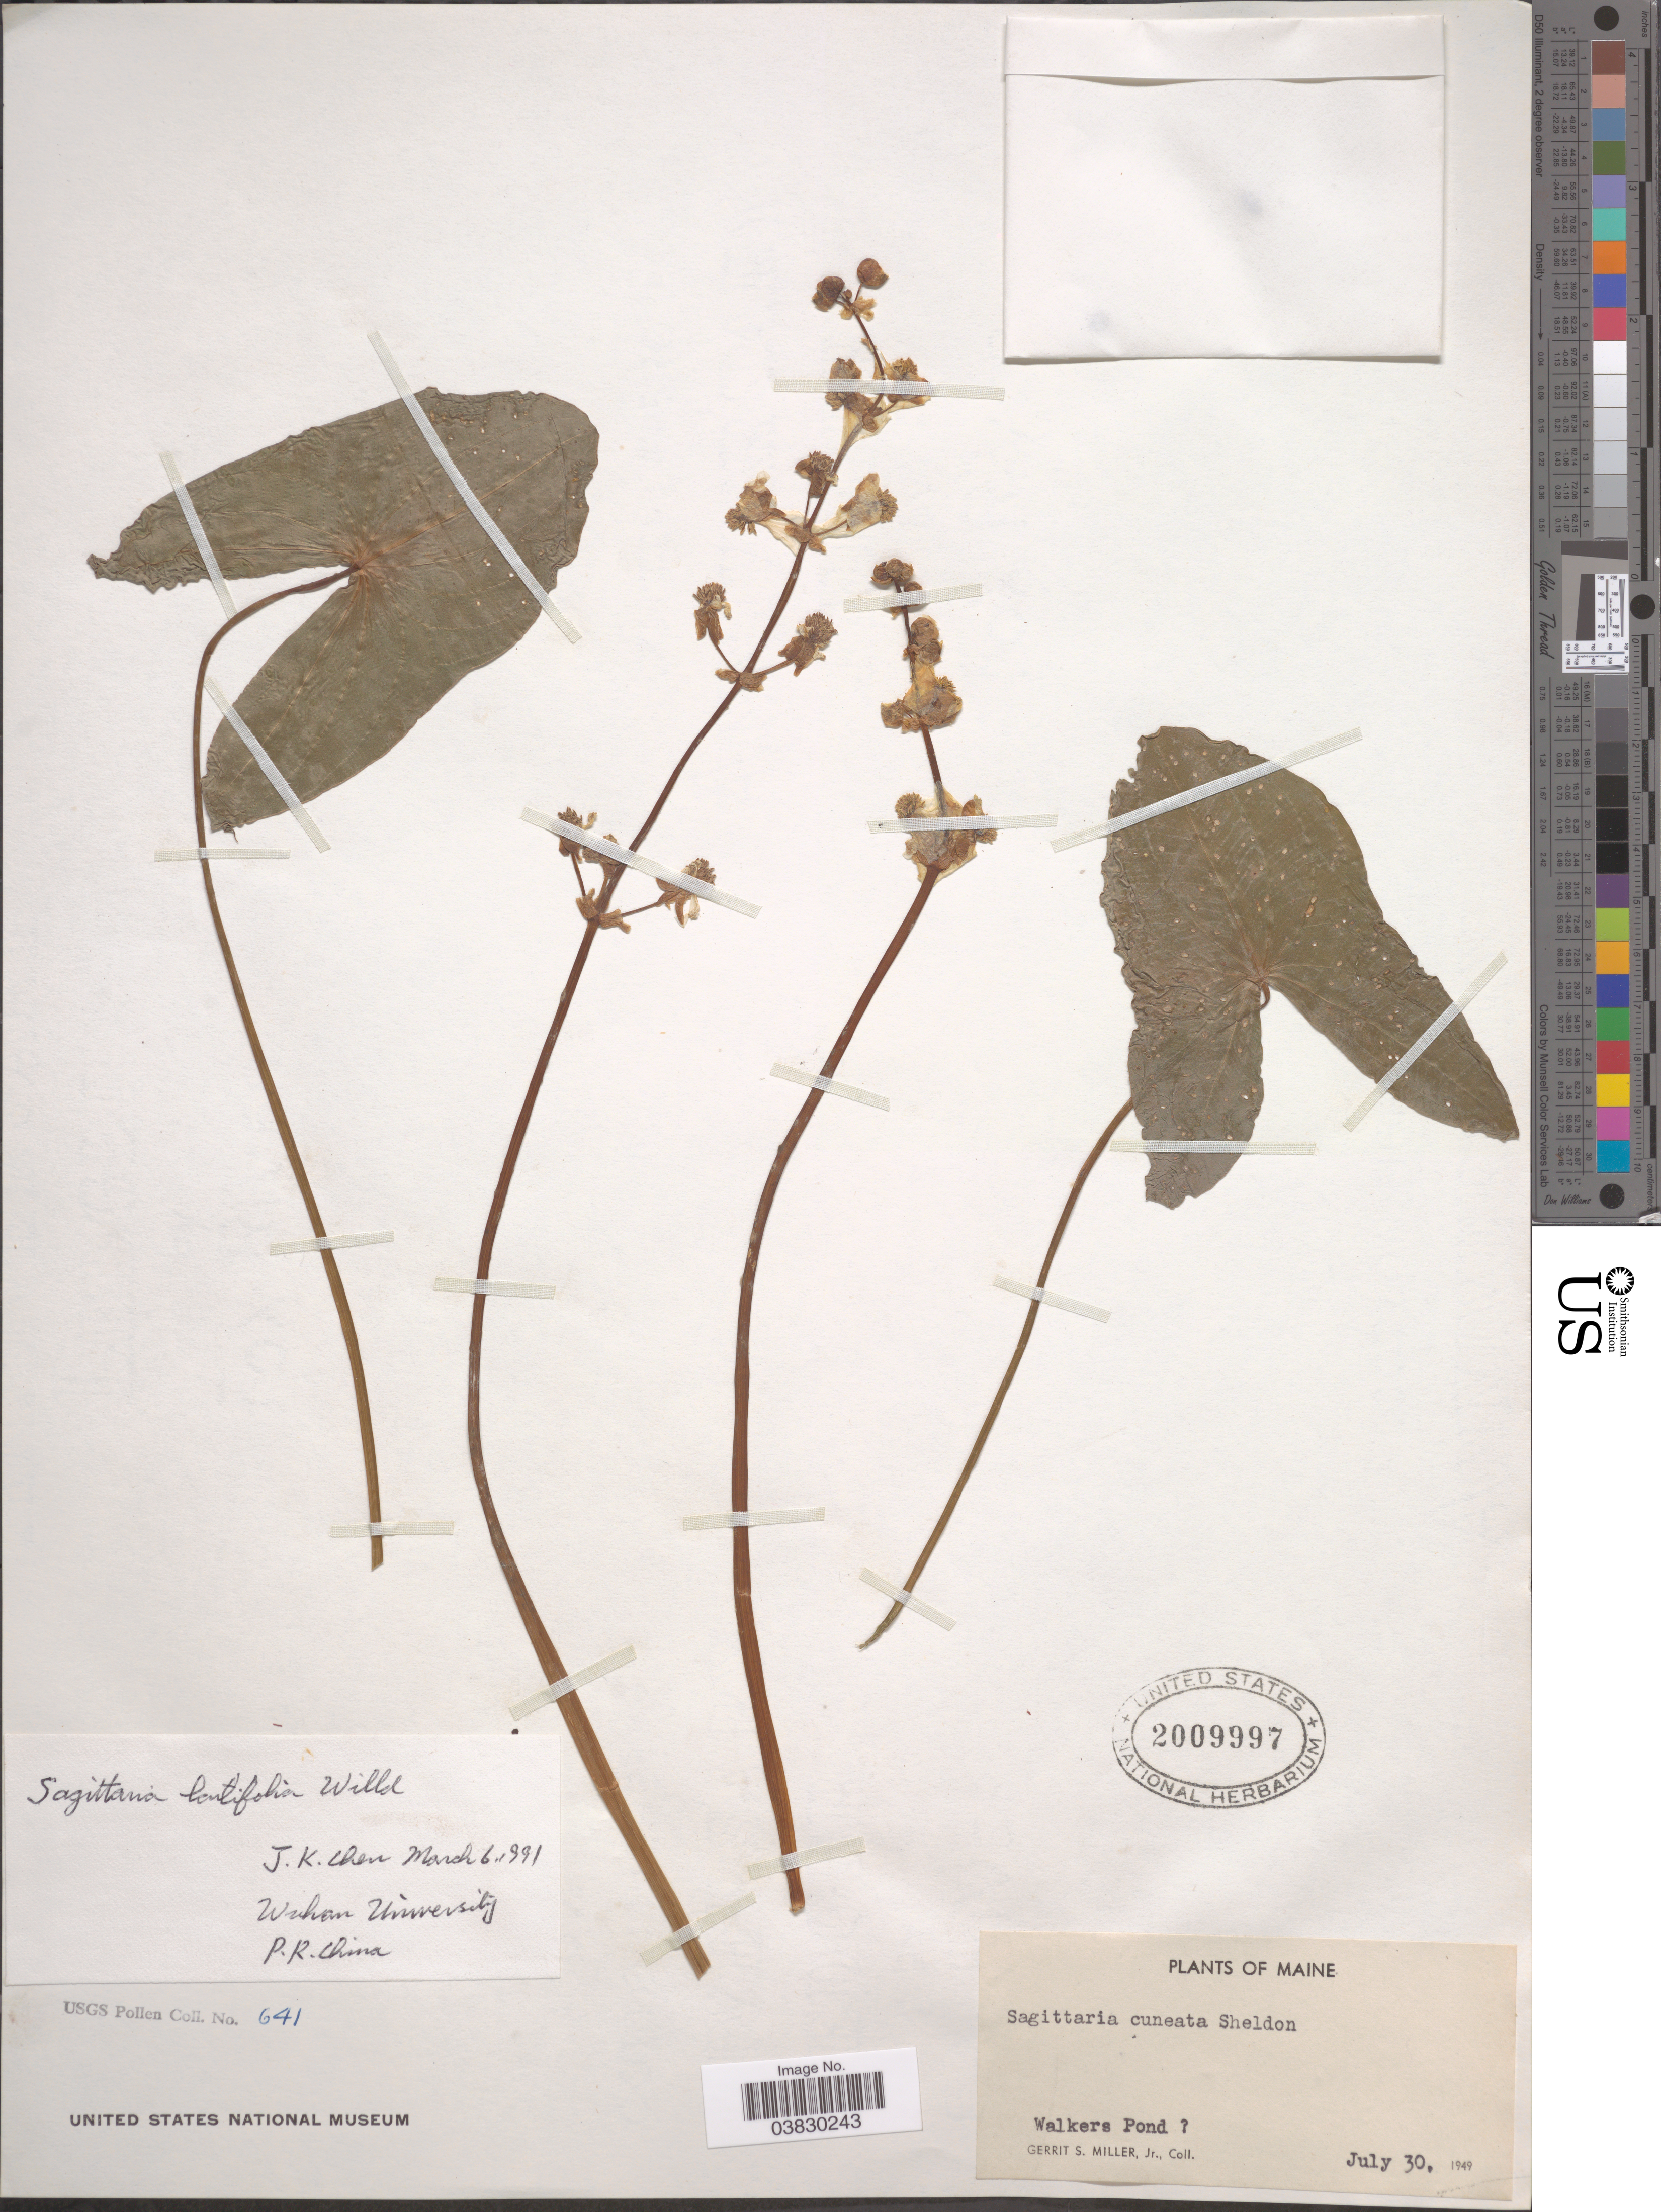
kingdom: Plantae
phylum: Tracheophyta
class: Liliopsida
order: Alismatales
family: Alismataceae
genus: Sagittaria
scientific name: Sagittaria latifolia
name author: Willd.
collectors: G. S. Miller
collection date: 1949-07-30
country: United States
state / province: Maine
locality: Walkers Pond [unsure placement].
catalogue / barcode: US 2009997